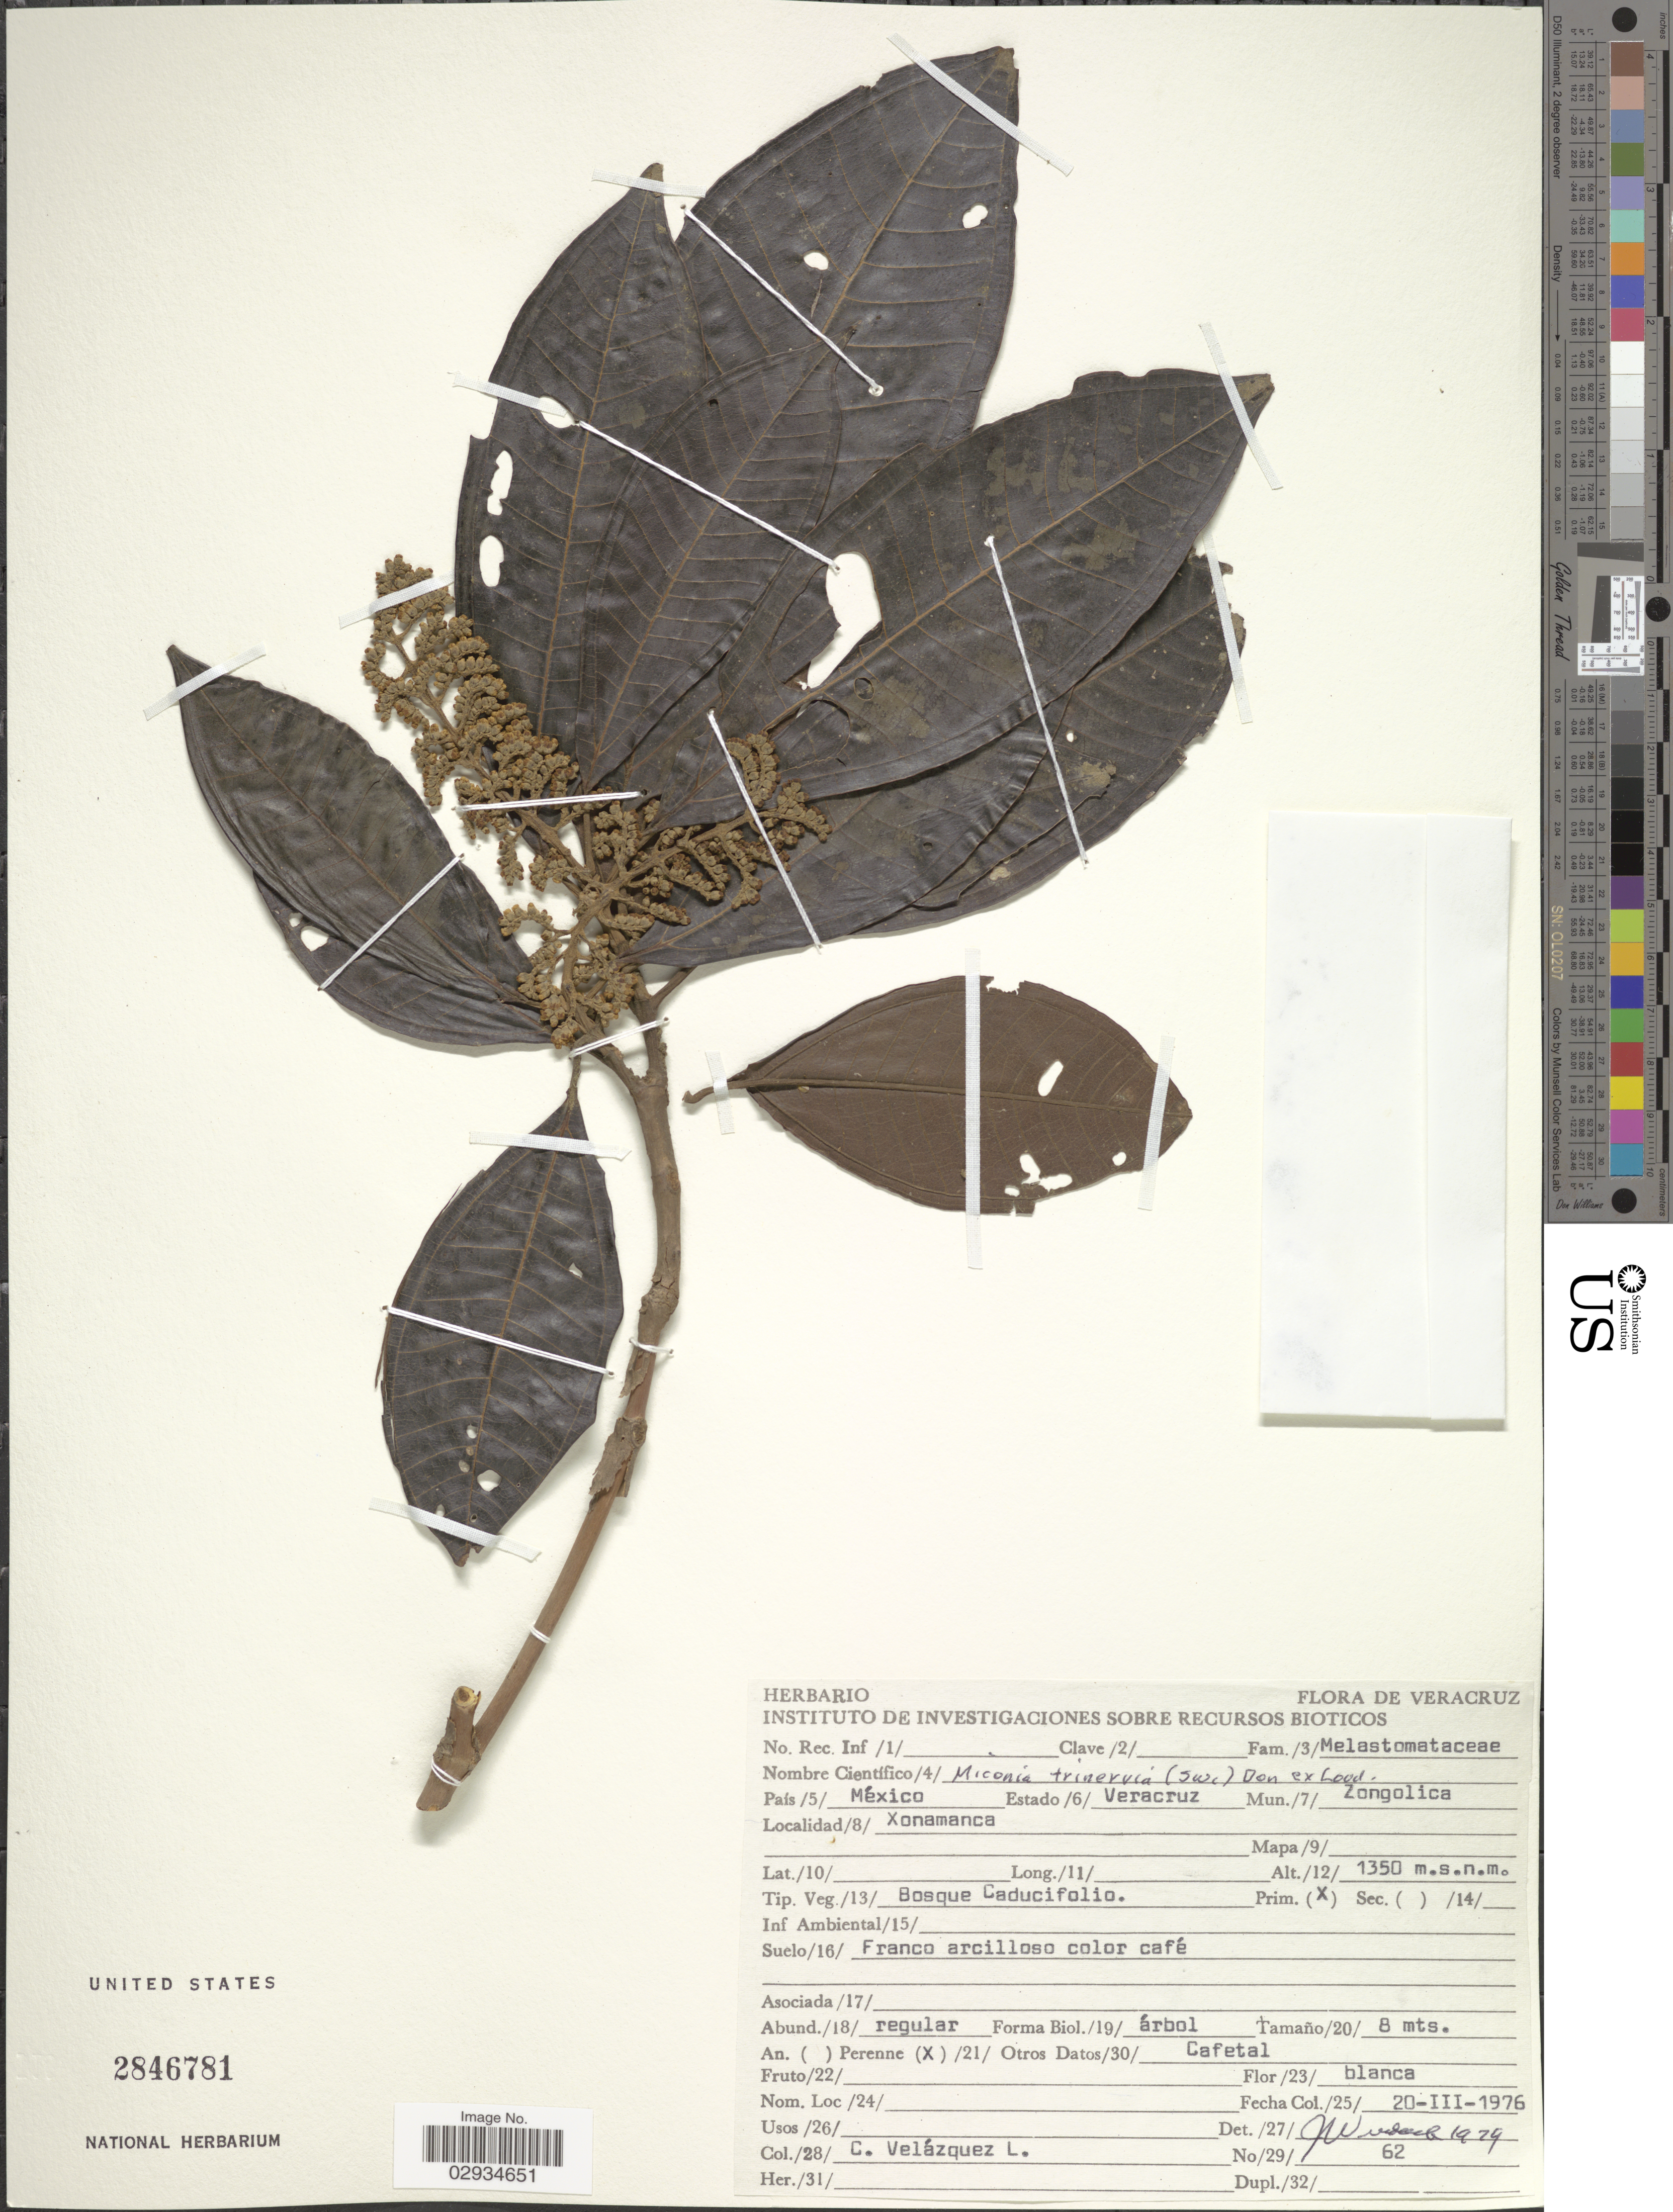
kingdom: Plantae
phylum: Tracheophyta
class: Magnoliopsida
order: Myrtales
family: Melastomataceae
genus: Miconia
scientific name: Miconia trinervia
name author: (Sw.) D. Don ex Loudon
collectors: C. Velázquez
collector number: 62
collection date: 1976-03-20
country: Mexico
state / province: Veracruz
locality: Mun. Zongolica. Xonamanca.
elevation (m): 1350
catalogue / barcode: US 2846781